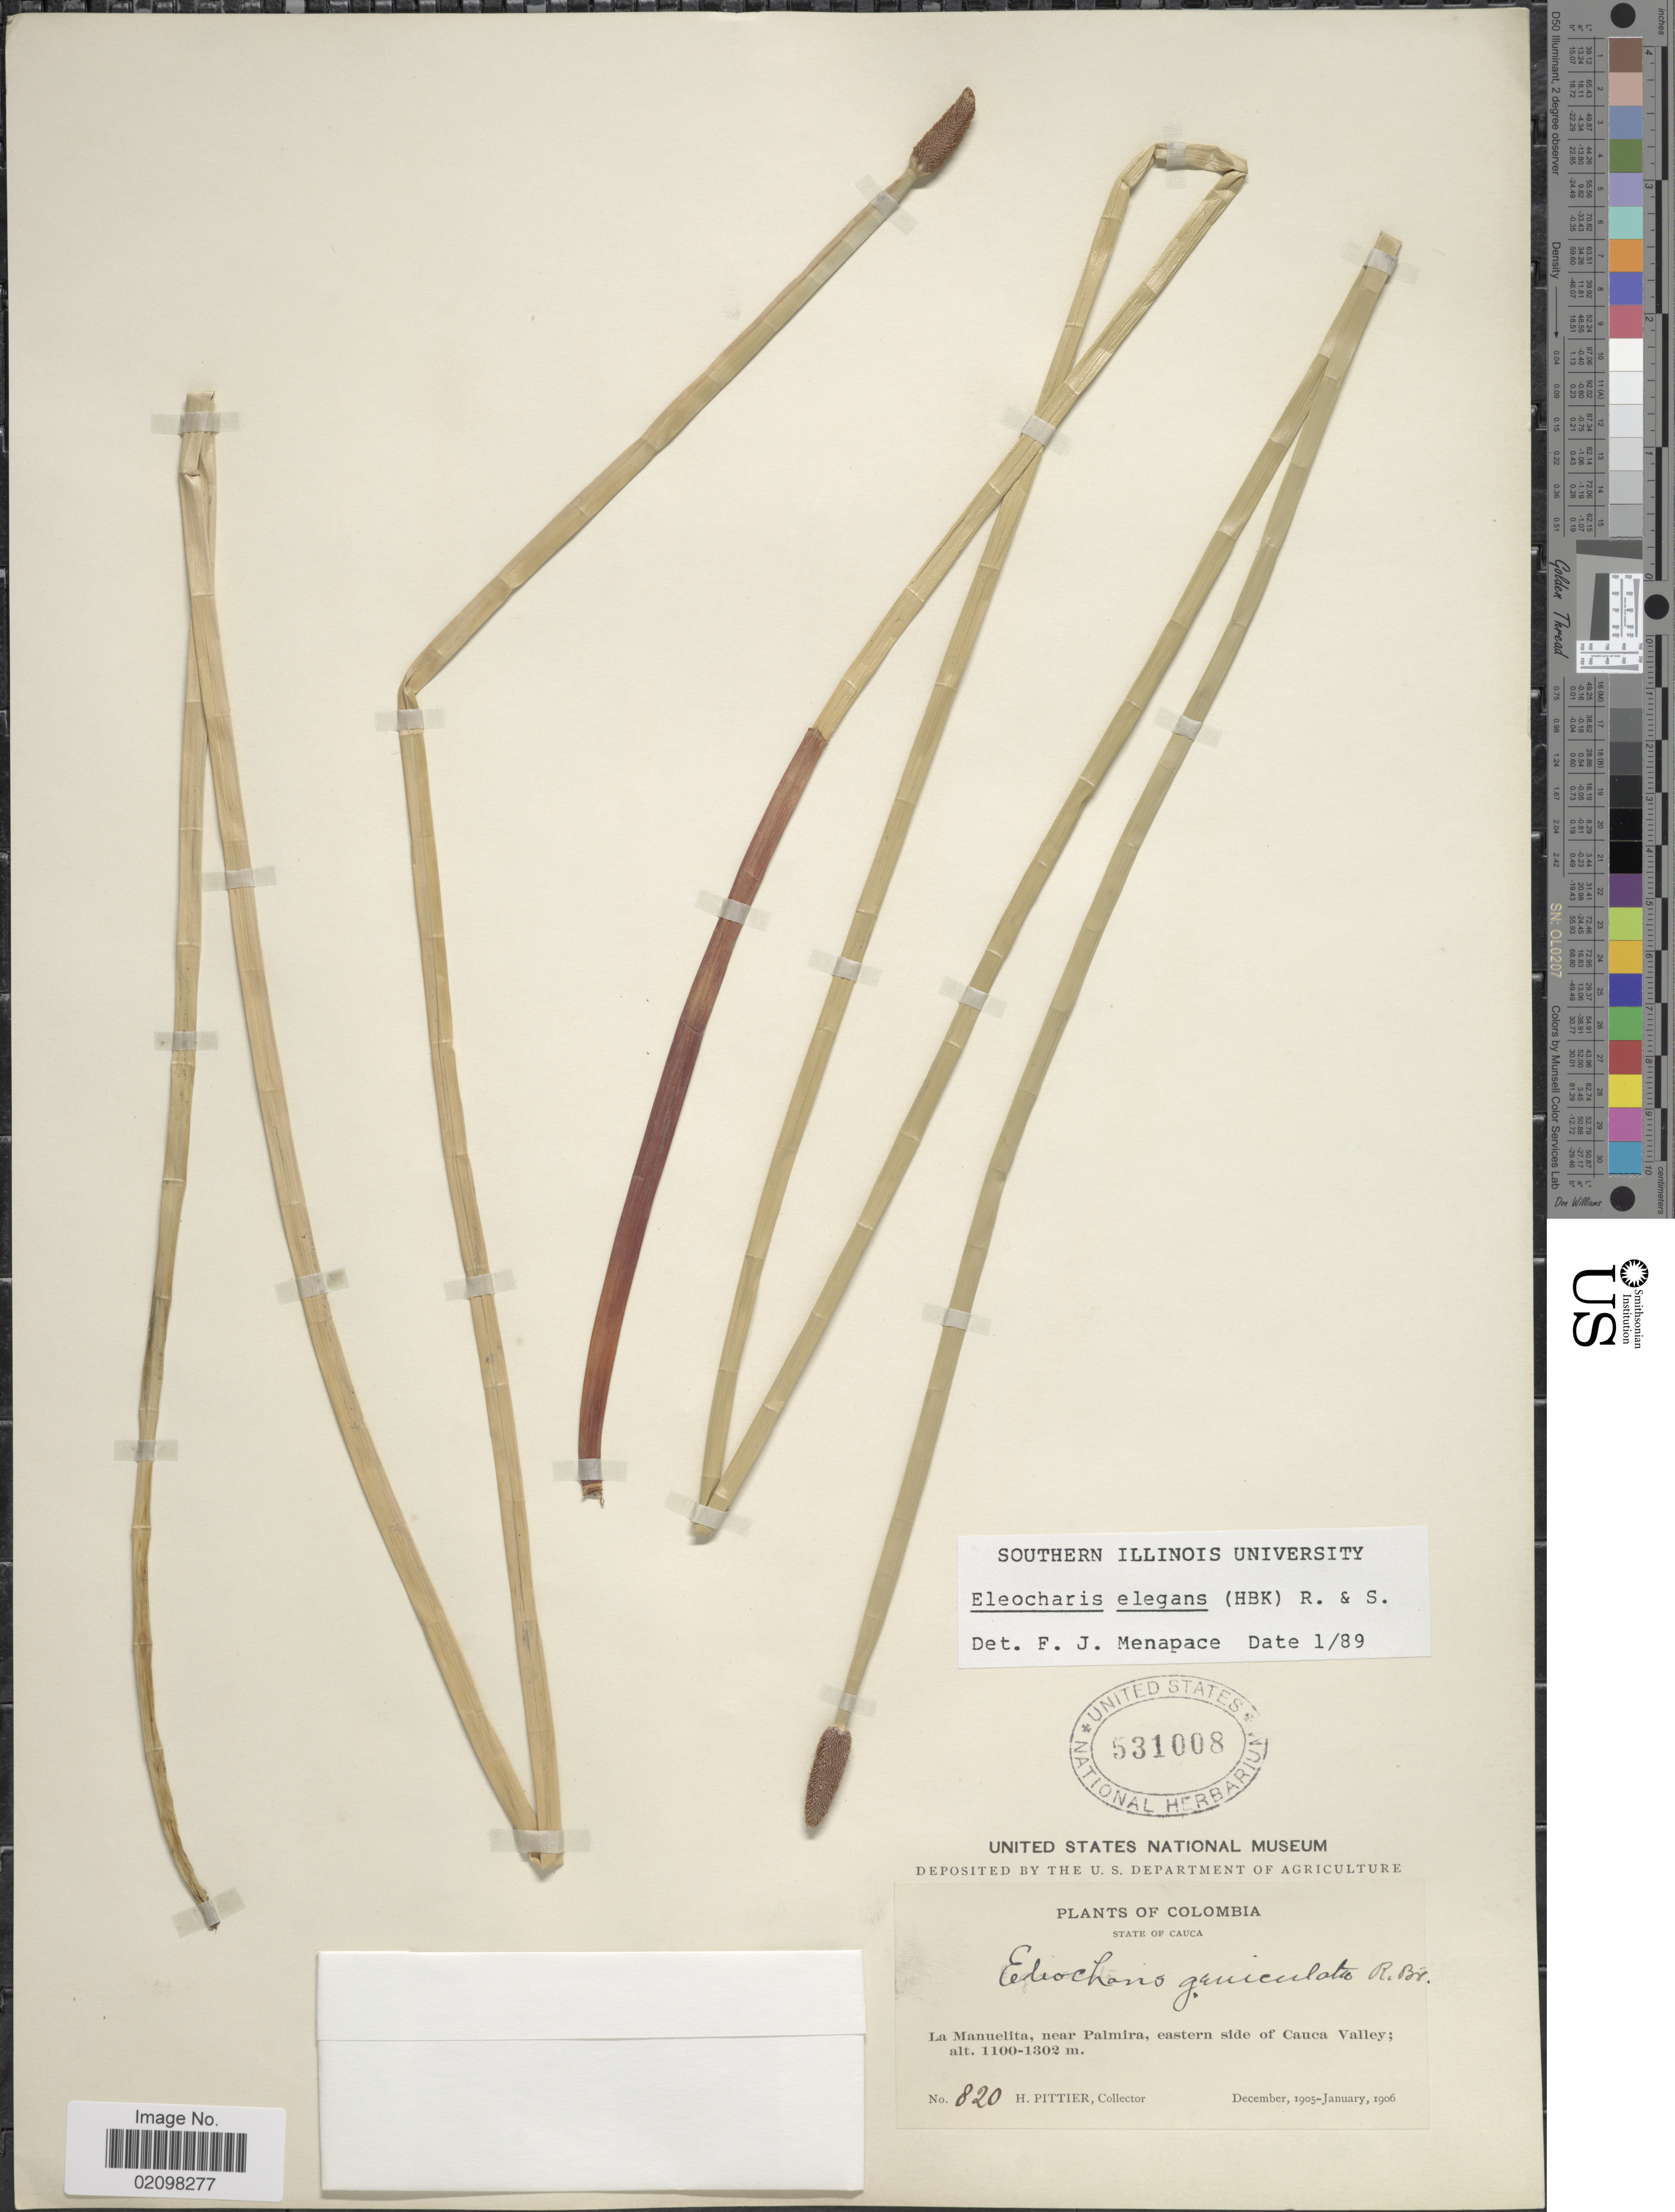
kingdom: Plantae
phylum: Tracheophyta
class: Liliopsida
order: Poales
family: Cyperaceae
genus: Eleocharis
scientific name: Eleocharis elegans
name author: (Kunth) Roem. & Schult.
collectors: H. F. Pittier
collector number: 820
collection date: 1905-12/1906-01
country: Colombia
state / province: Cauca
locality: La Manuelita, near Palmira, eastern side of Cauca Valley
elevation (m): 1100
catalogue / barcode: US 531008